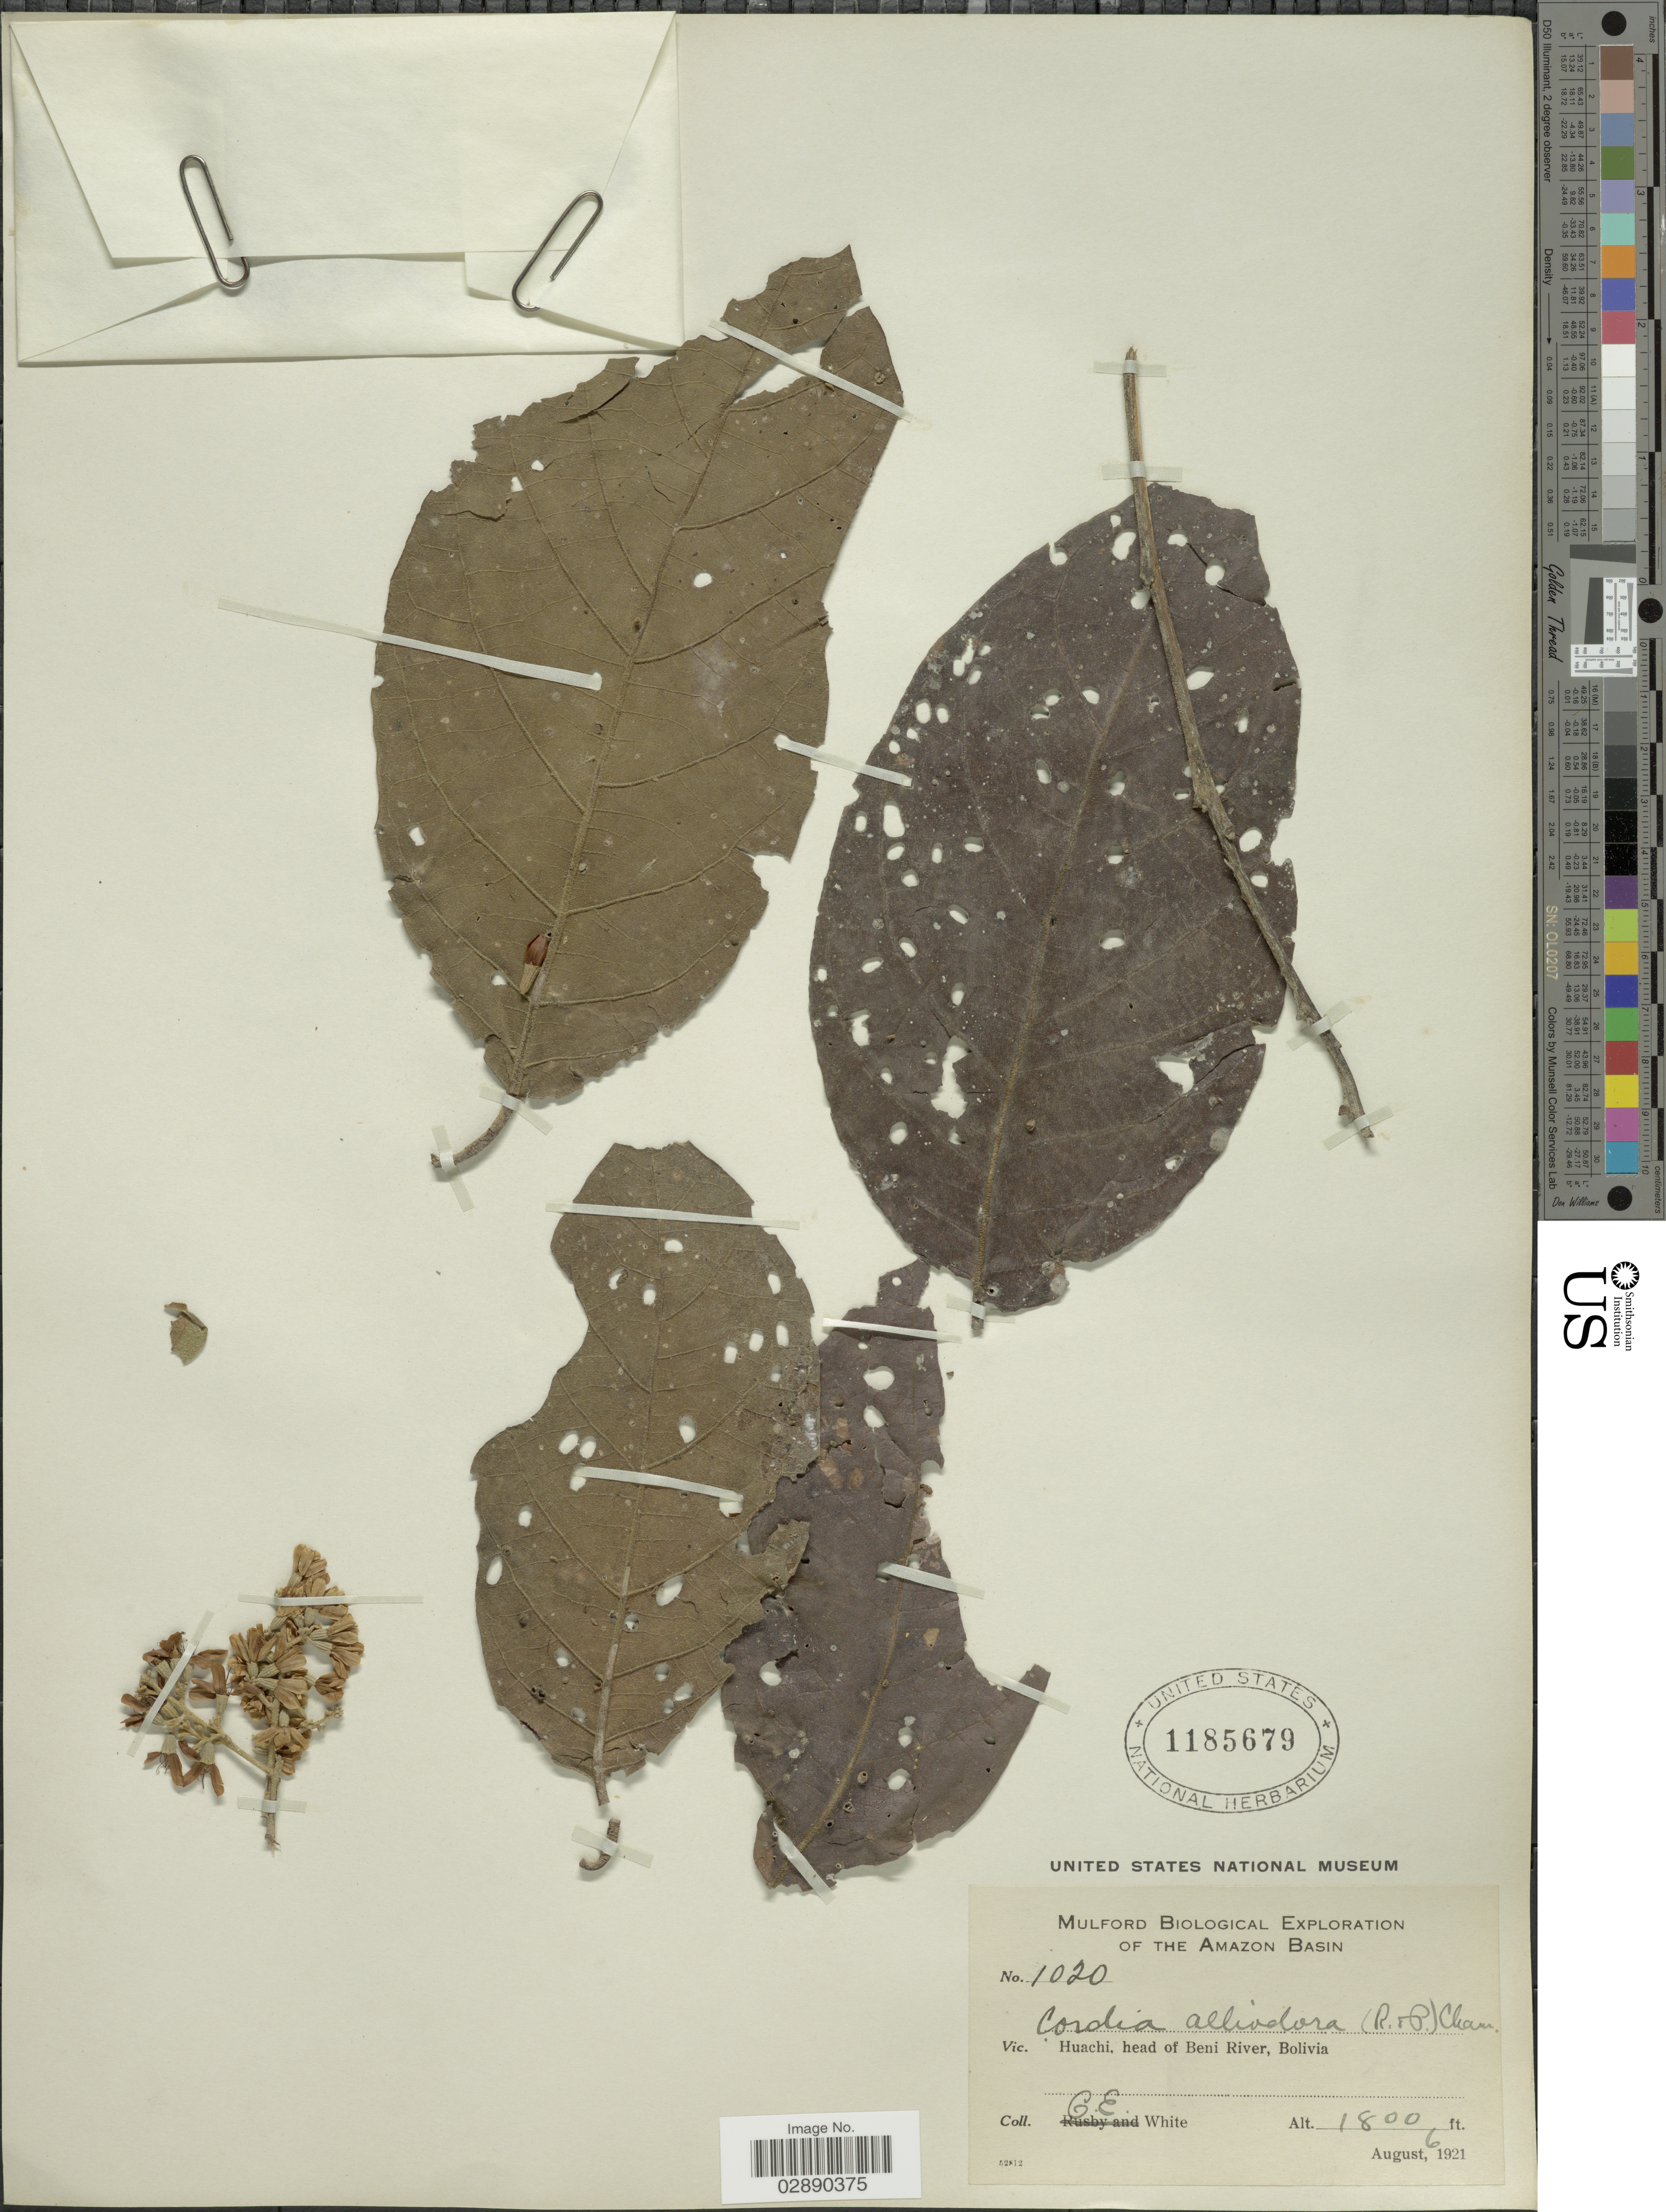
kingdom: Plantae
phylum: Tracheophyta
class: Magnoliopsida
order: Boraginales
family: Cordiaceae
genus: Cordia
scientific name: Cordia alliodora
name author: (Ruiz & Pav.) Oken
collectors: O. E. White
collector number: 1020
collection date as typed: August 6, 1921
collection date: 1921-08-06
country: Bolivia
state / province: Beni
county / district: Iténez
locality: Huachi, head of Beni River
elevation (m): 549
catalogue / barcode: US 1185679